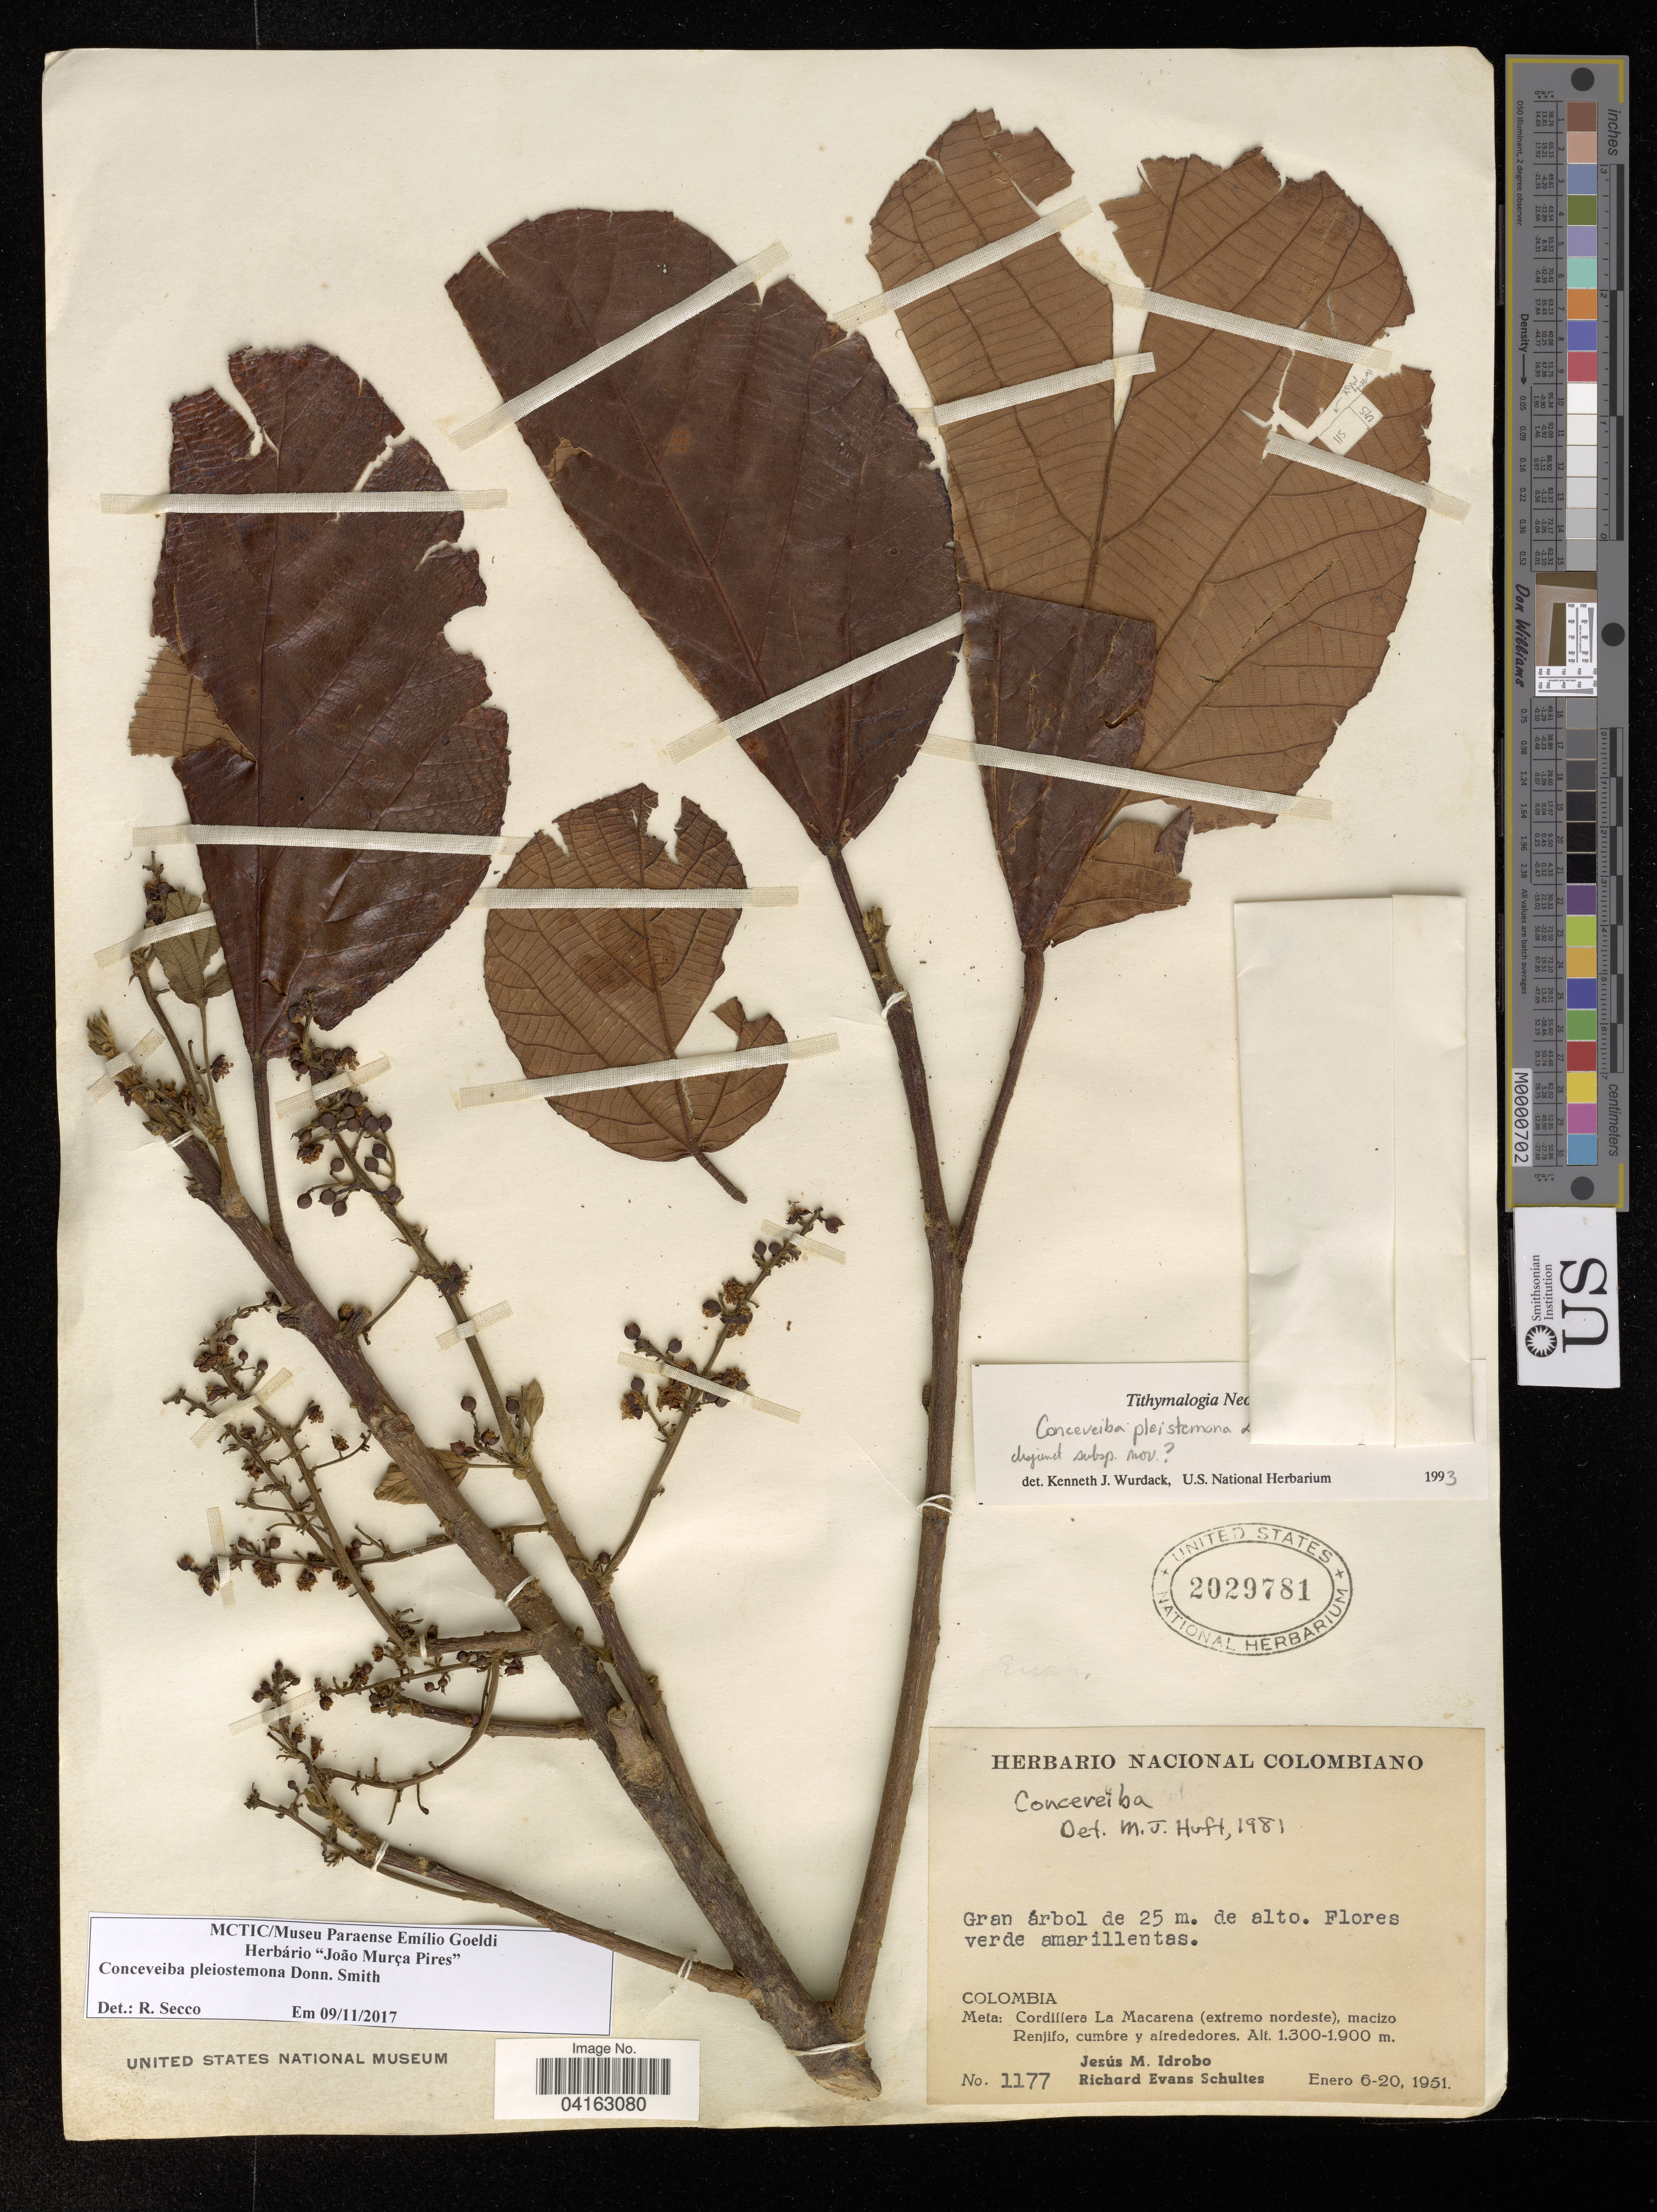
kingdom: Plantae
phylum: Tracheophyta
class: Magnoliopsida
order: Malpighiales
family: Euphorbiaceae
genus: Conceveiba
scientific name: Conceveiba pleiostemona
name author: Donn. Sm.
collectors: J. M. Idrobo & R. Schultes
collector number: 1177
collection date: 1951-01-06/1951-01-20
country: Colombia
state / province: Meta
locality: Cordillera La Macarena (extremo nordeste), macizo Renjifo, cumbre y alrededores.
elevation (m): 1.3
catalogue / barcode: US 2029781